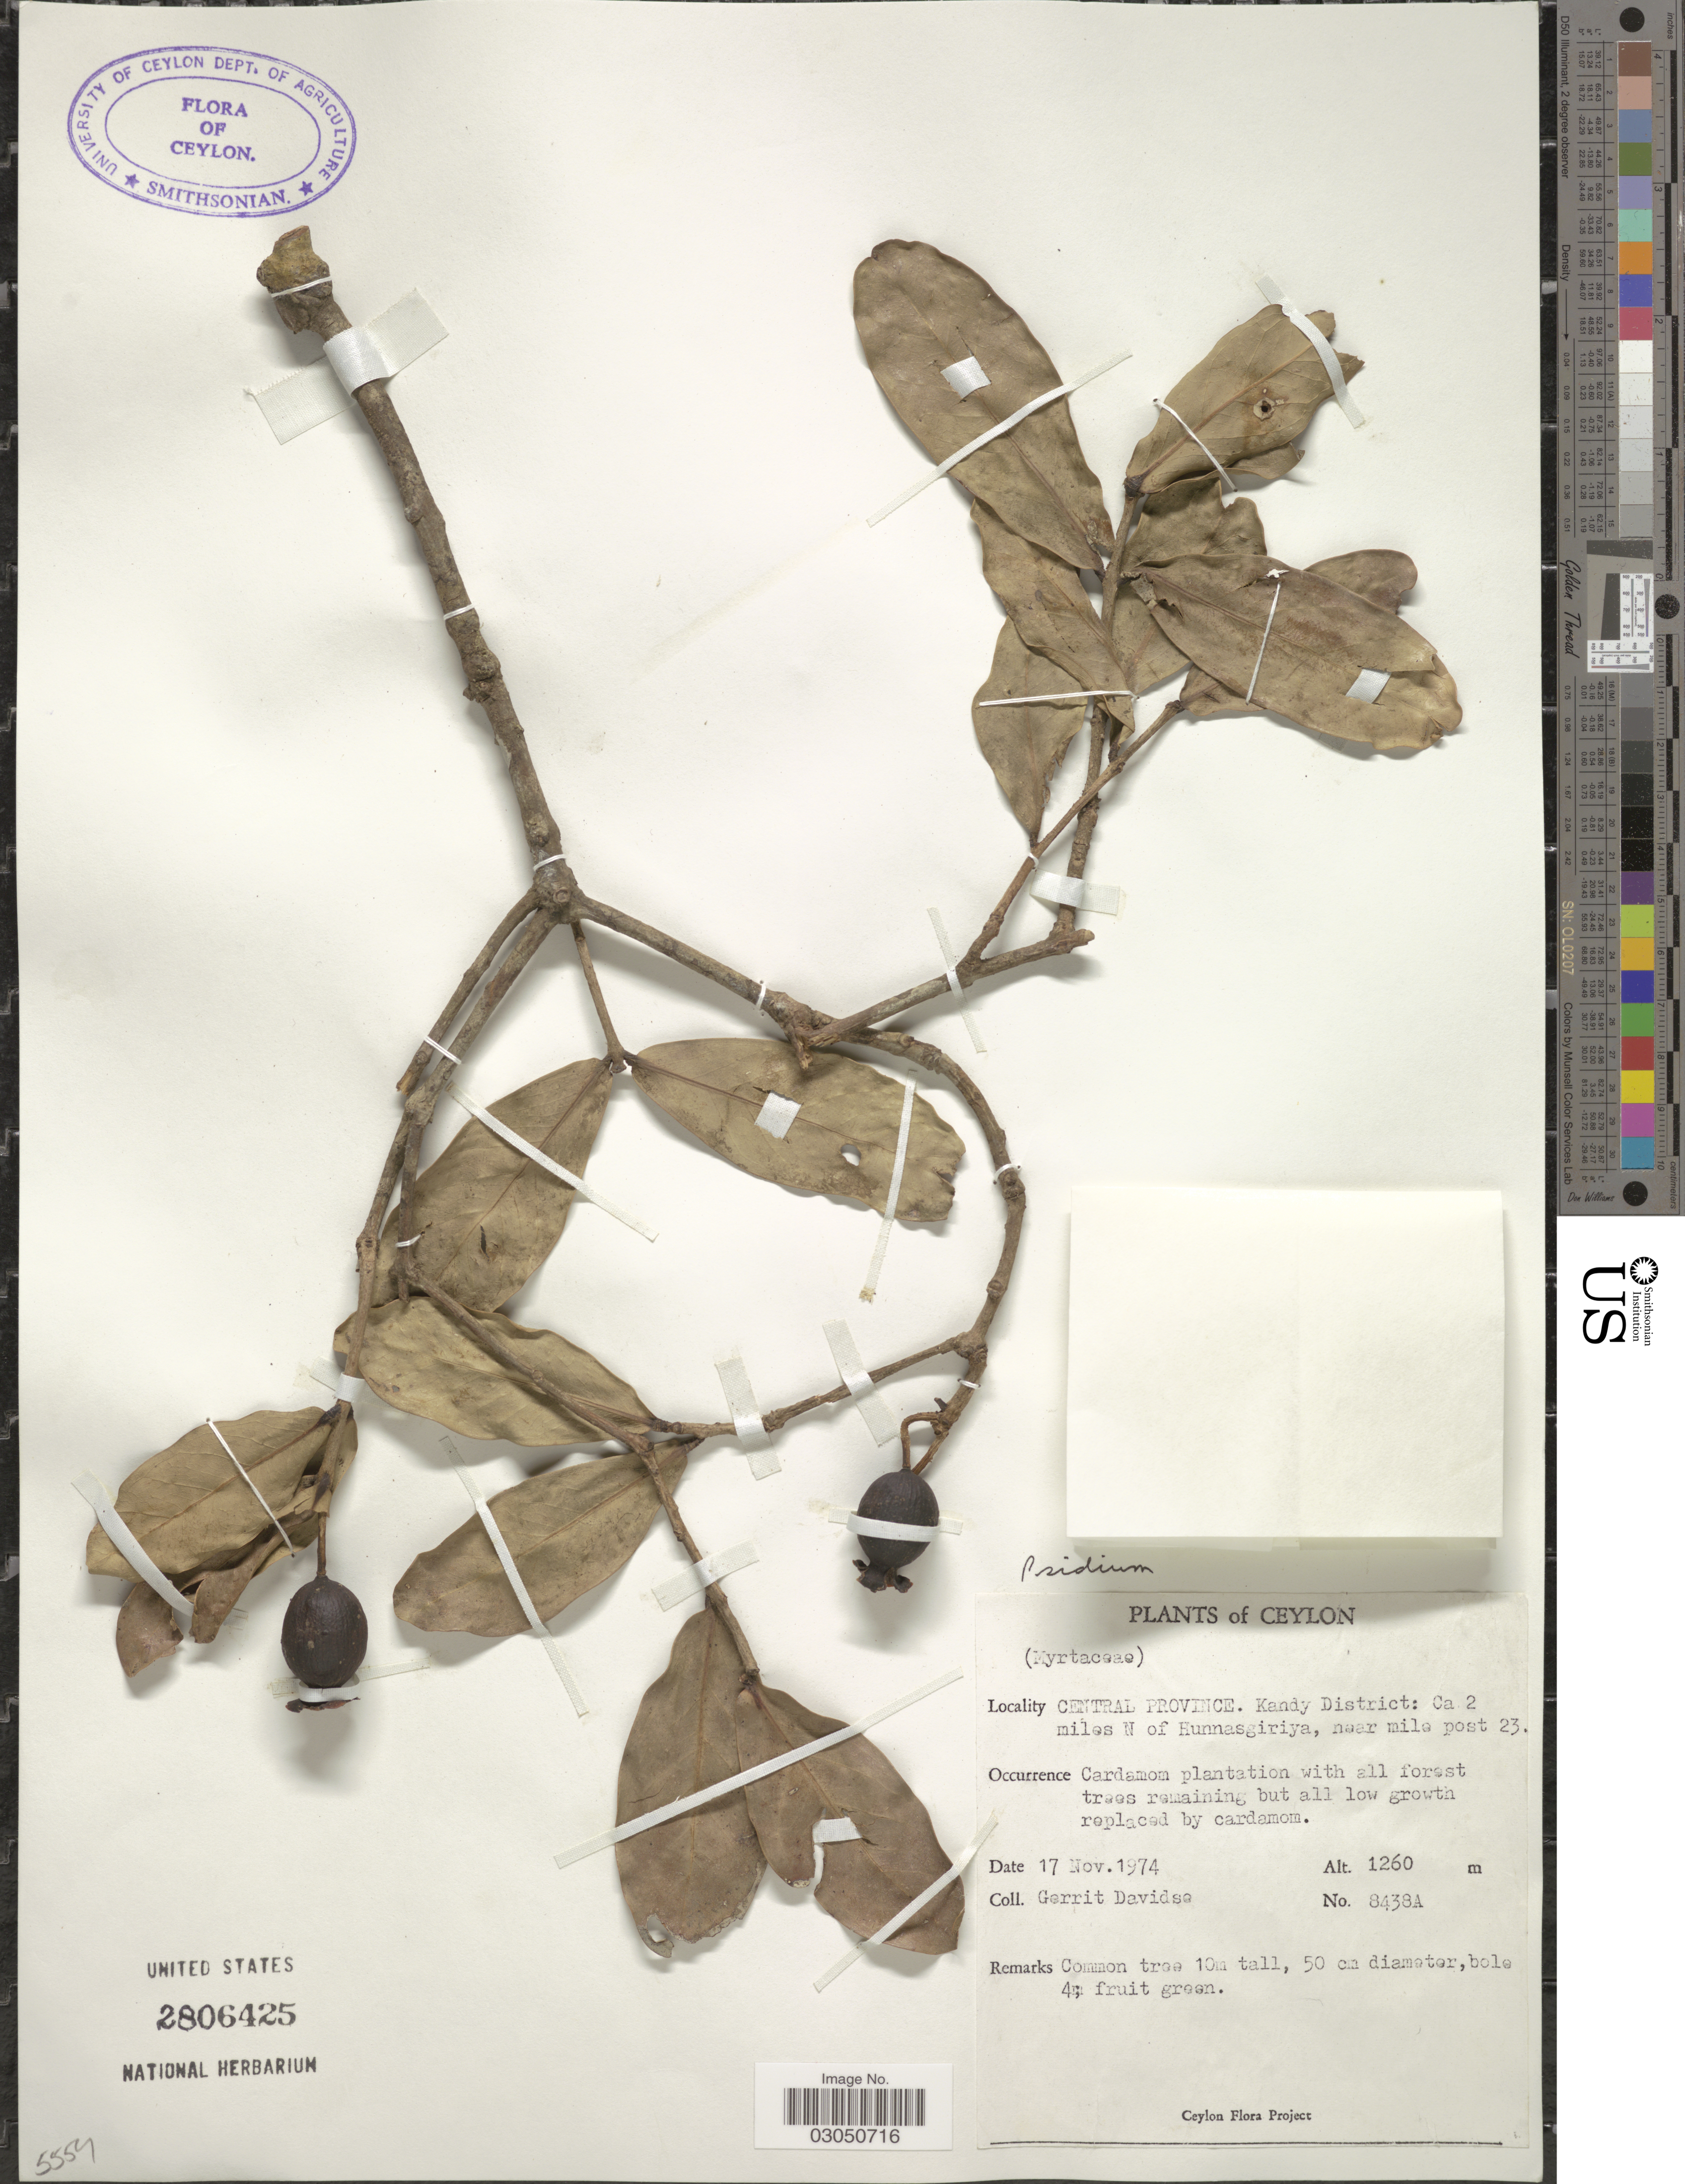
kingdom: Plantae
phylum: Tracheophyta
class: Magnoliopsida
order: Myrtales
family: Myrtaceae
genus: Psidium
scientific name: Psidium sp.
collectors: G. Davidse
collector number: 8438A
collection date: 1974-11-17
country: Sri Lanka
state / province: Central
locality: Ceylon. Kandy District: Ca 2 miles N of Hunnasgiriya, near mile post 23.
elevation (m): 1260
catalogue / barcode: US 2806425